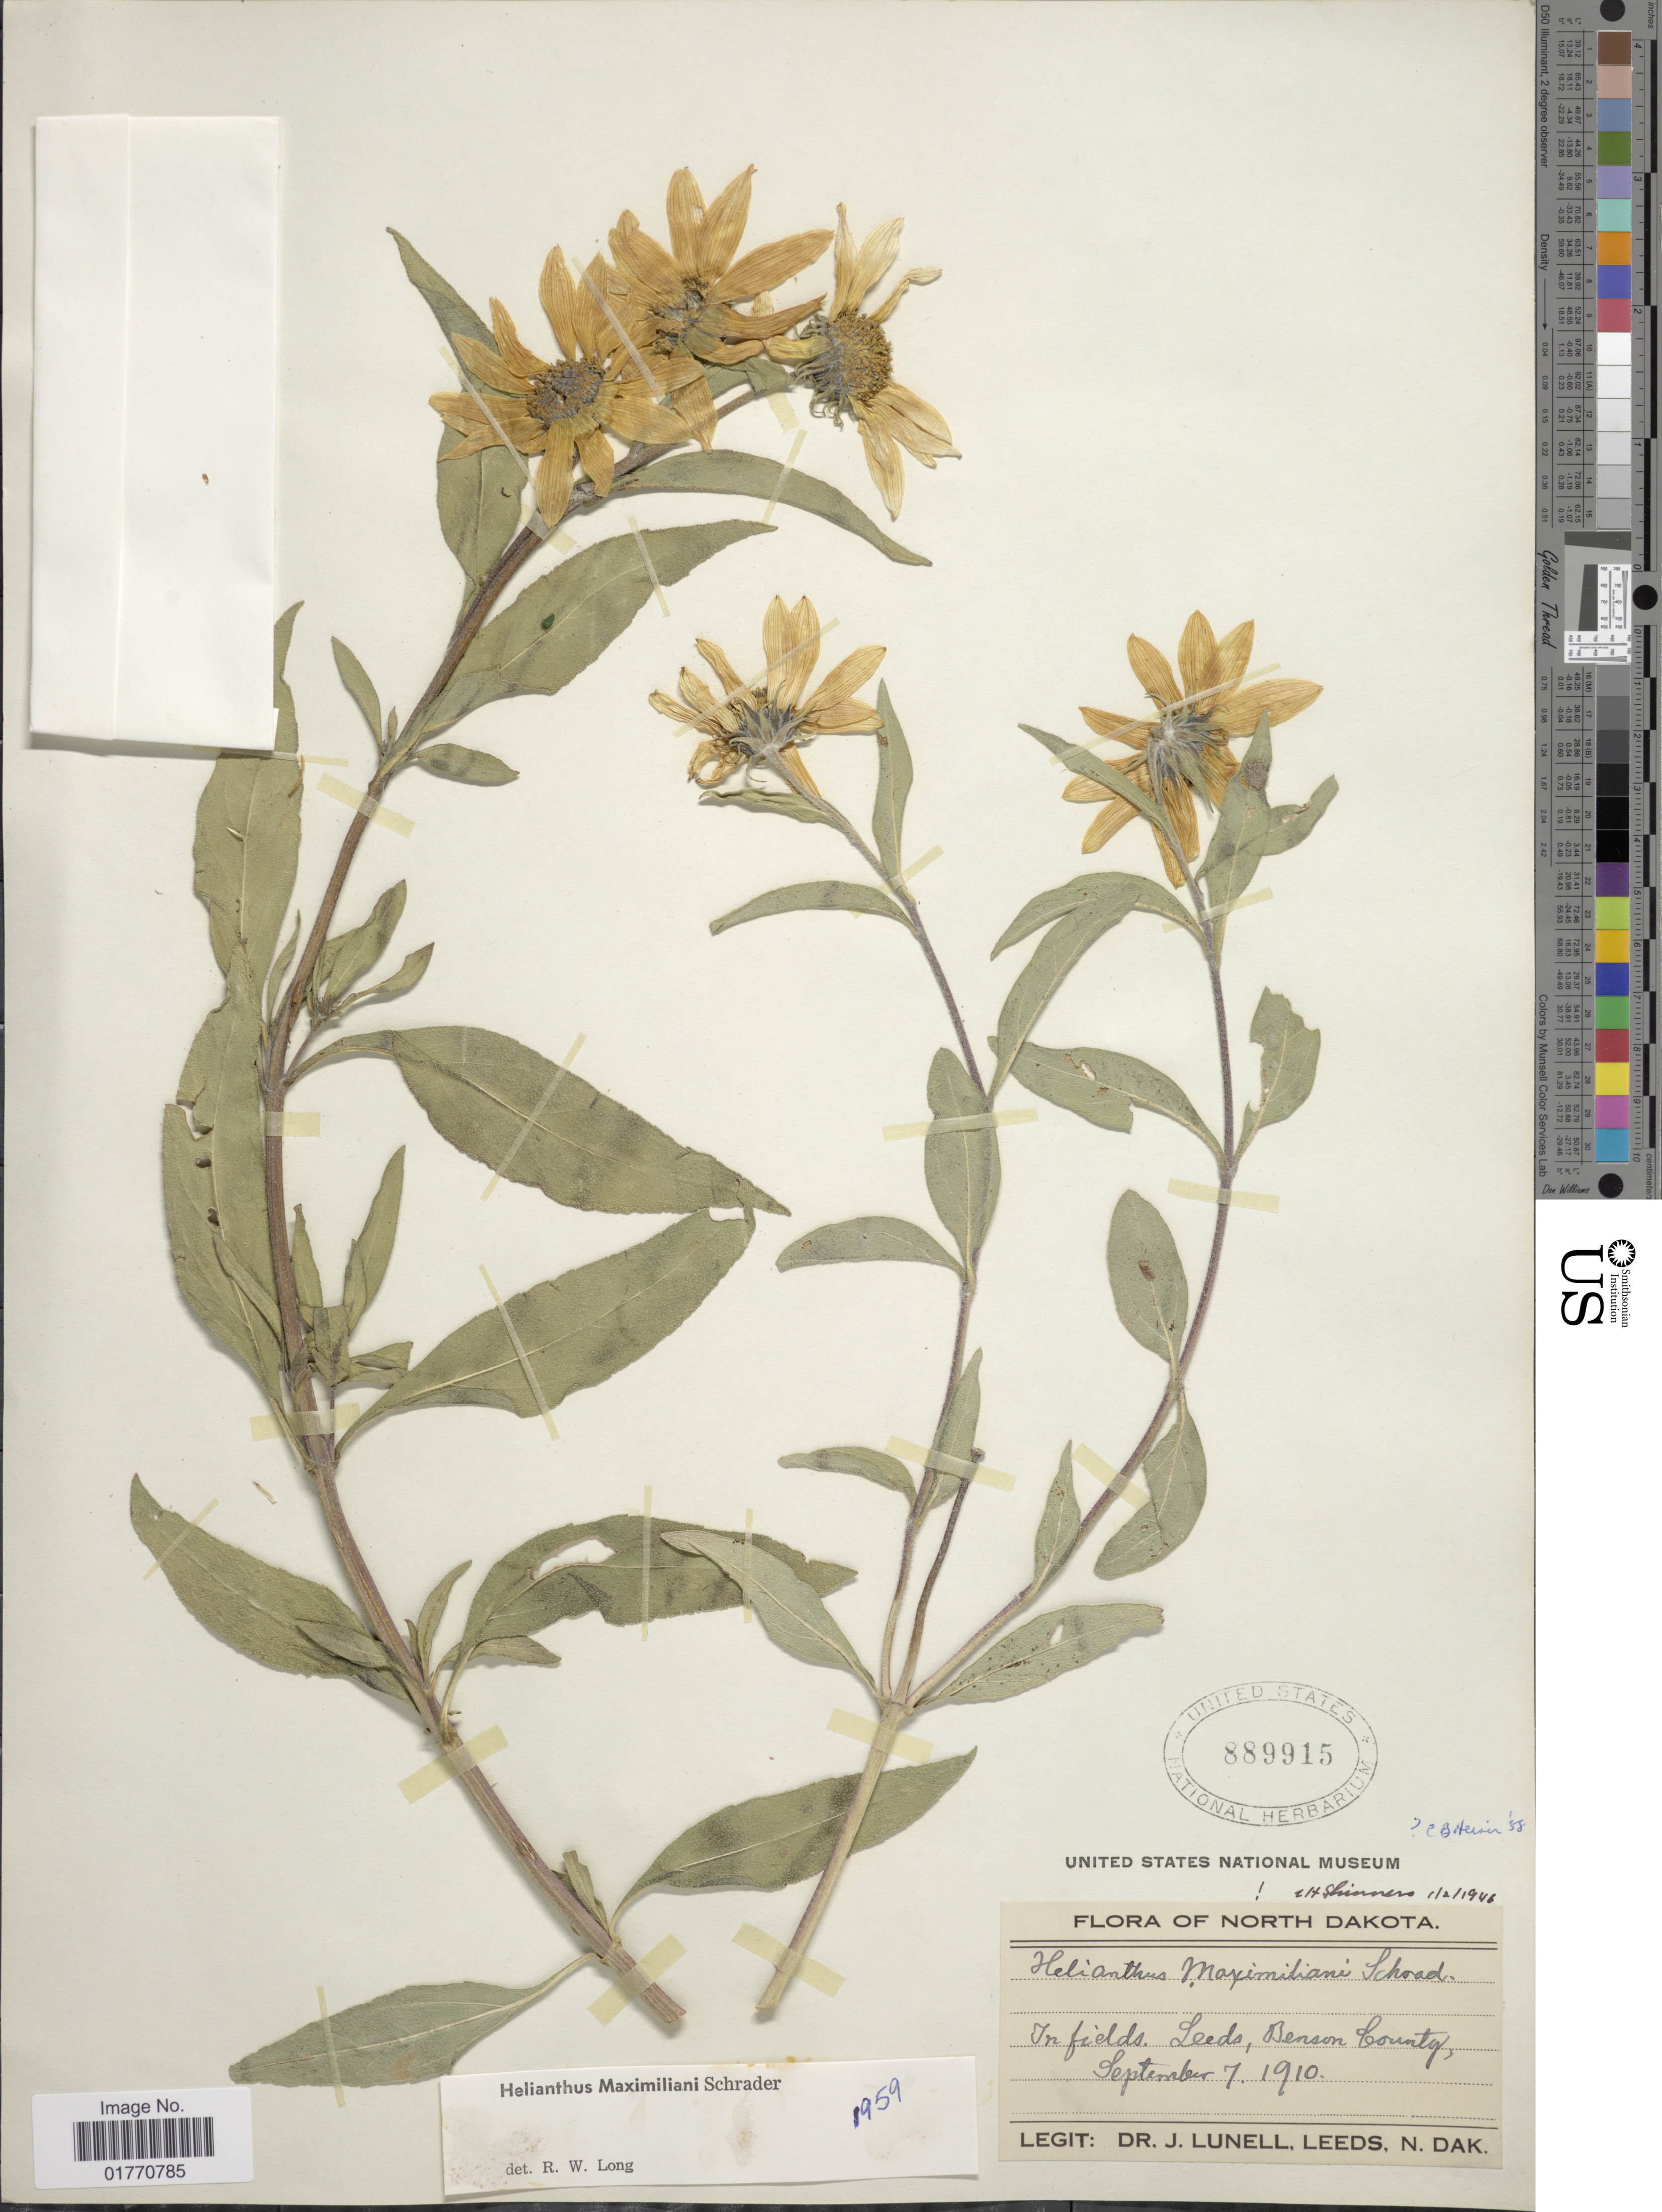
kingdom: Plantae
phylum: Tracheophyta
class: Magnoliopsida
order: Asterales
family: Asteraceae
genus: Helianthus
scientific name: Helianthus maximiliani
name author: Schrad.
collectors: J. Lunell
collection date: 1910-09-07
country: United States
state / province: North Dakota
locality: In fields, Leeds, Benson County.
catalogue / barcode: US 889915